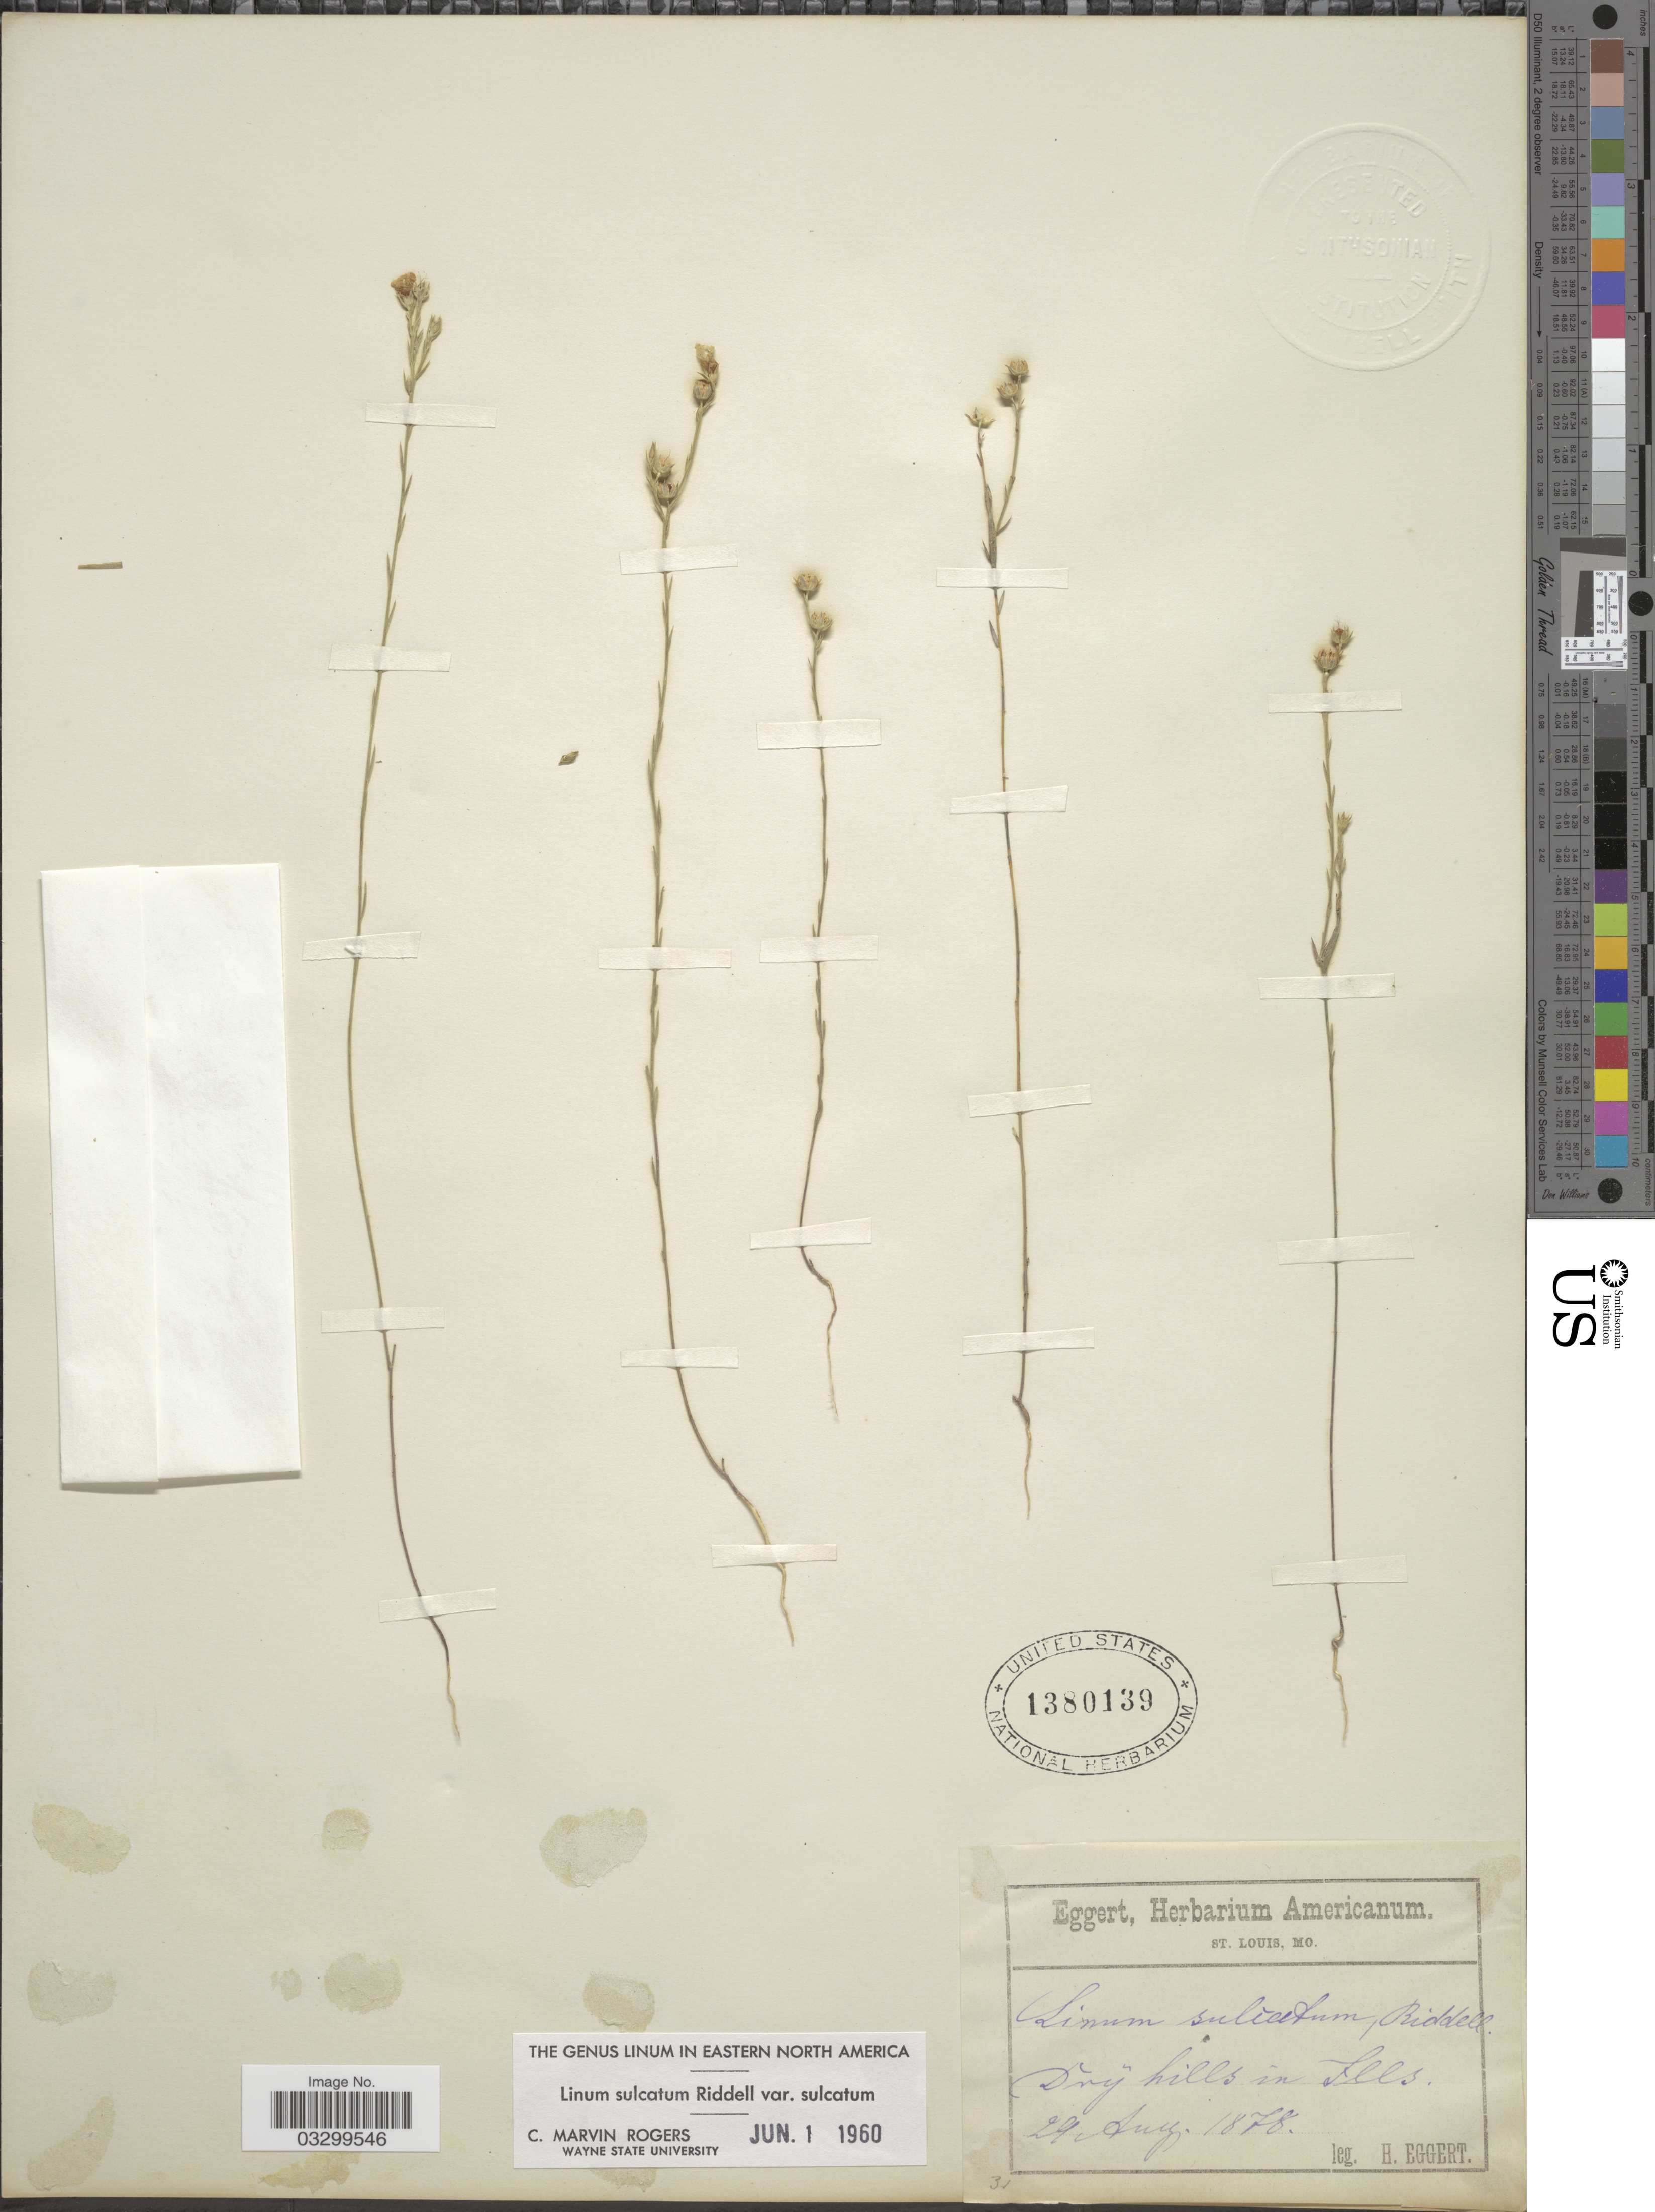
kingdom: Plantae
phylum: Tracheophyta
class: Magnoliopsida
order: Malpighiales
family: Linaceae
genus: Linum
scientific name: Linum sulcatum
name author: Riddell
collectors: H. Eggert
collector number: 31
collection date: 1878-08-29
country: United States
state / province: Illinois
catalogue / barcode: US 1380139